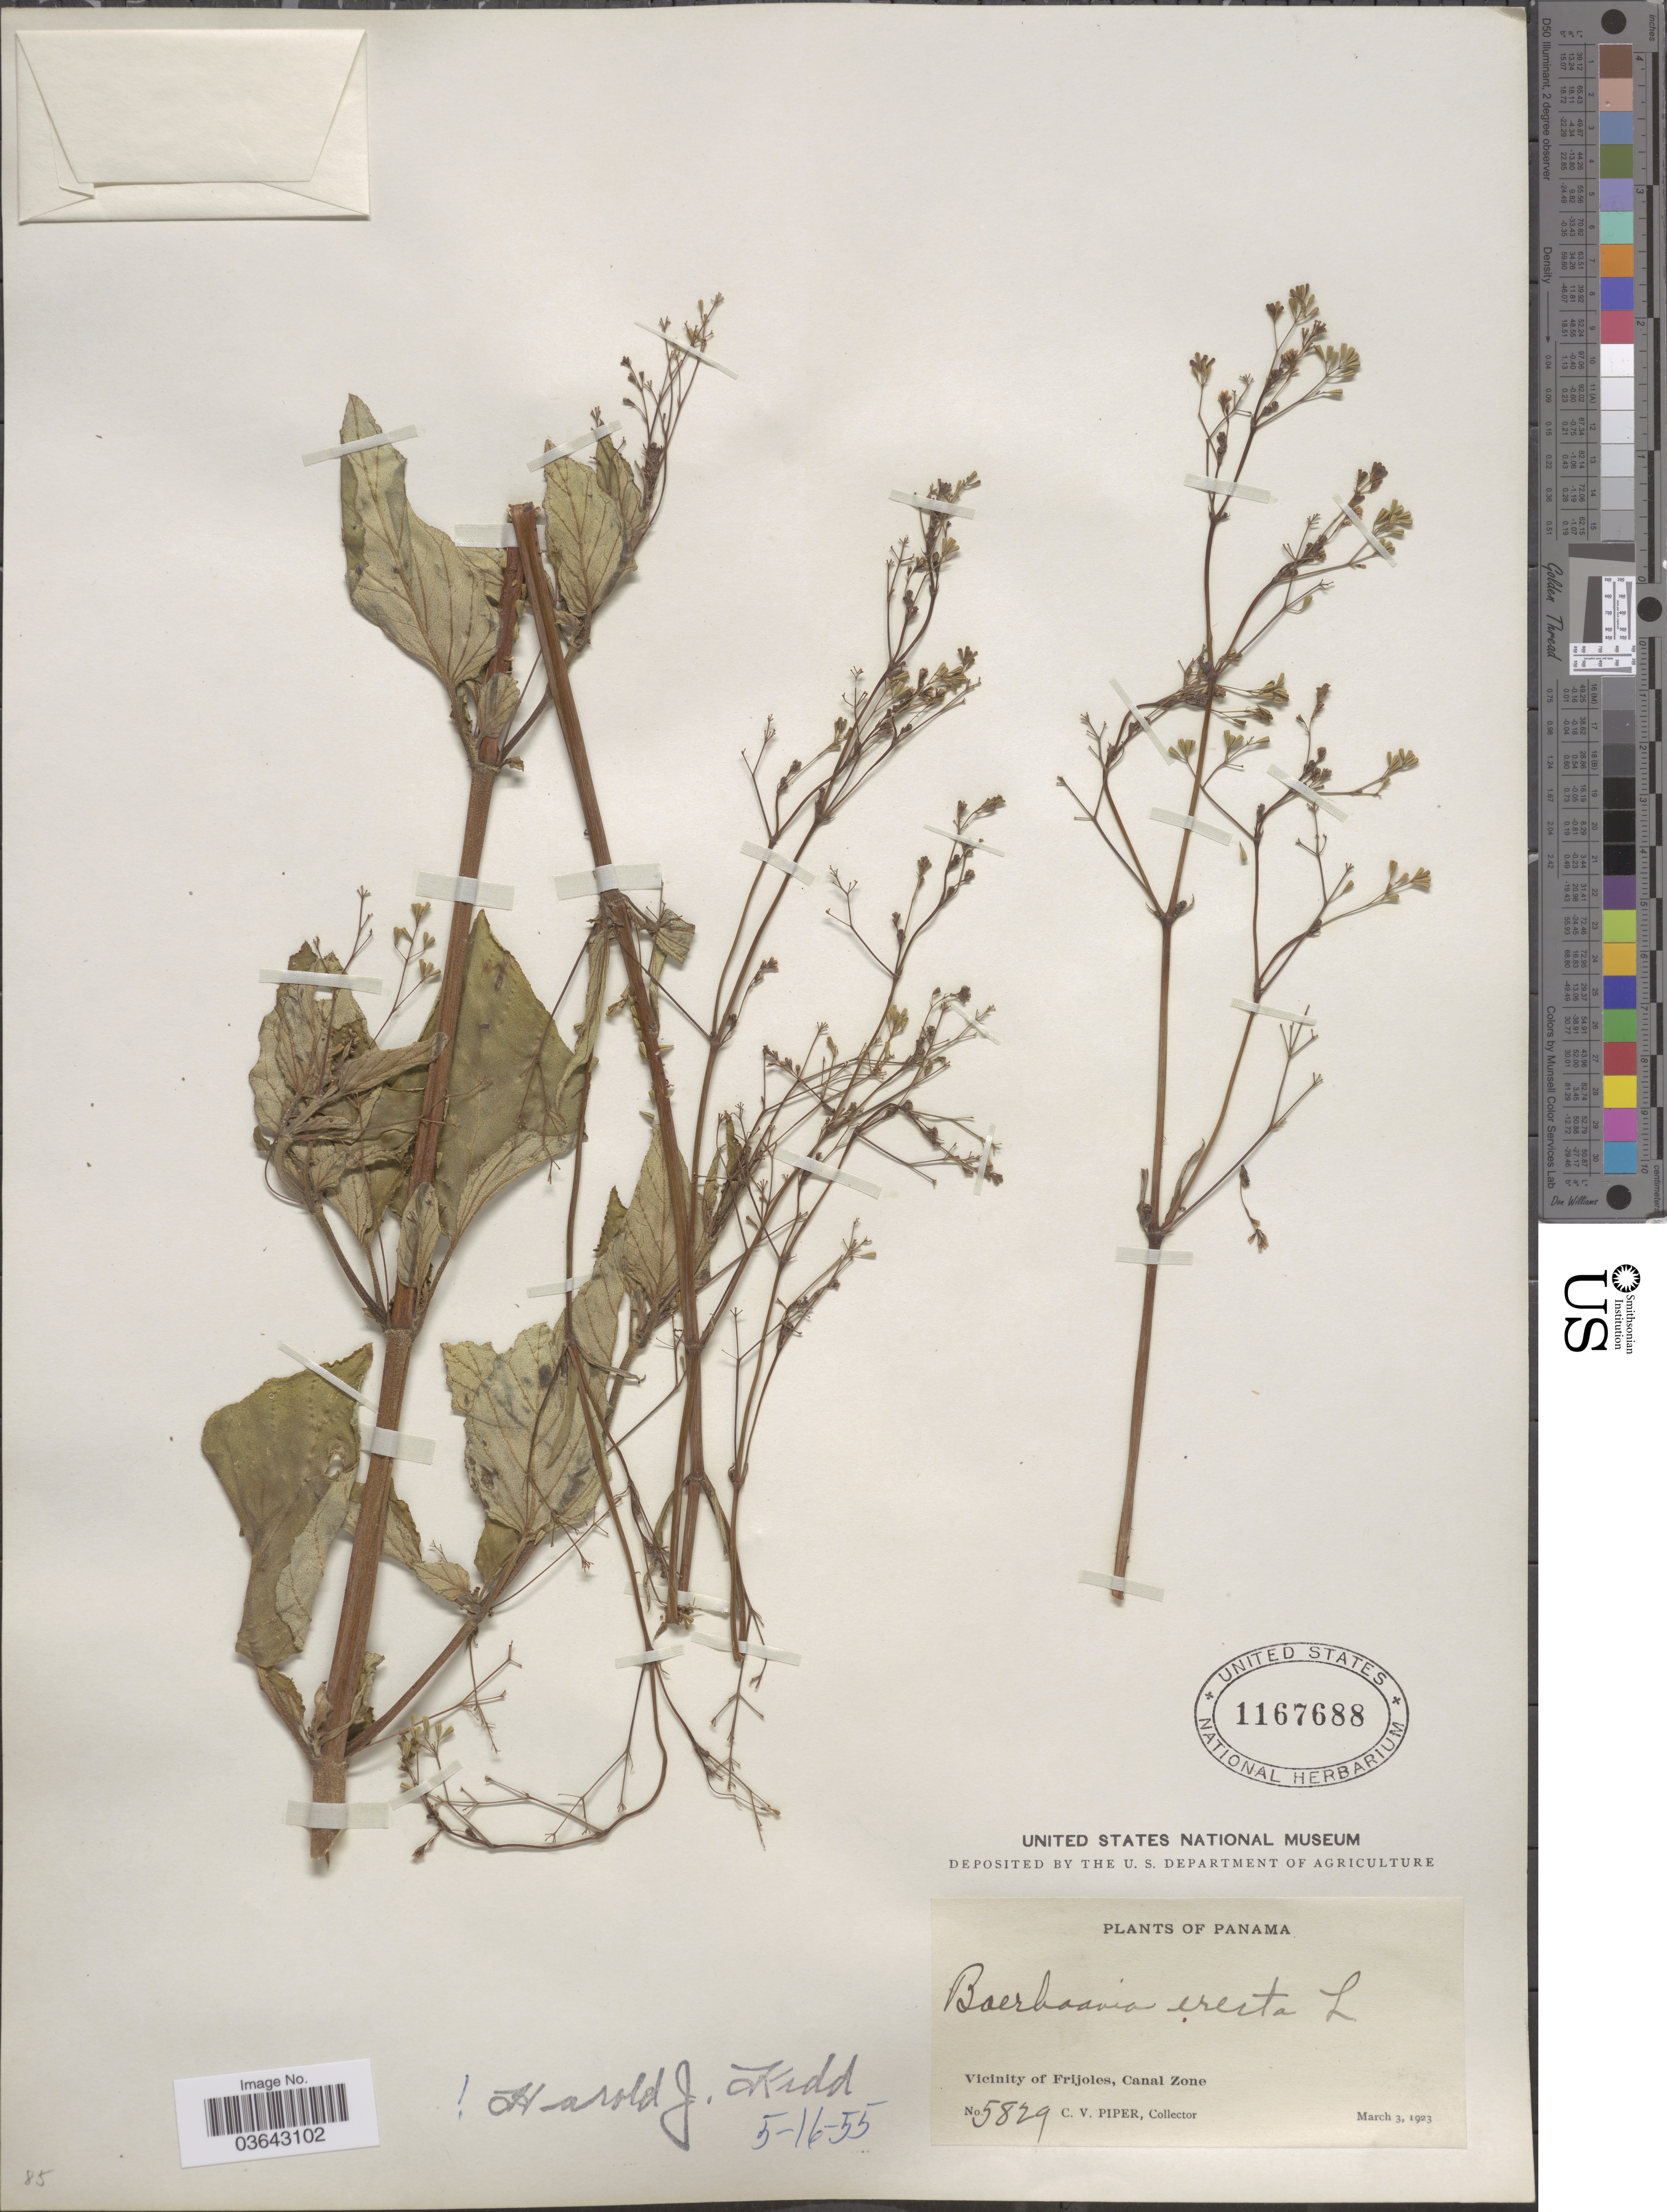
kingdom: Plantae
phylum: Tracheophyta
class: Magnoliopsida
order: Caryophyllales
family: Nyctaginaceae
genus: Boerhavia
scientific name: Boerhavia erecta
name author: L.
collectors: C. V. Piper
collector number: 5829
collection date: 1923-03-03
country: Panama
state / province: Colón / Panamá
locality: Vicinity of Frijoles, Canal Zone.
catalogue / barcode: US 1167688